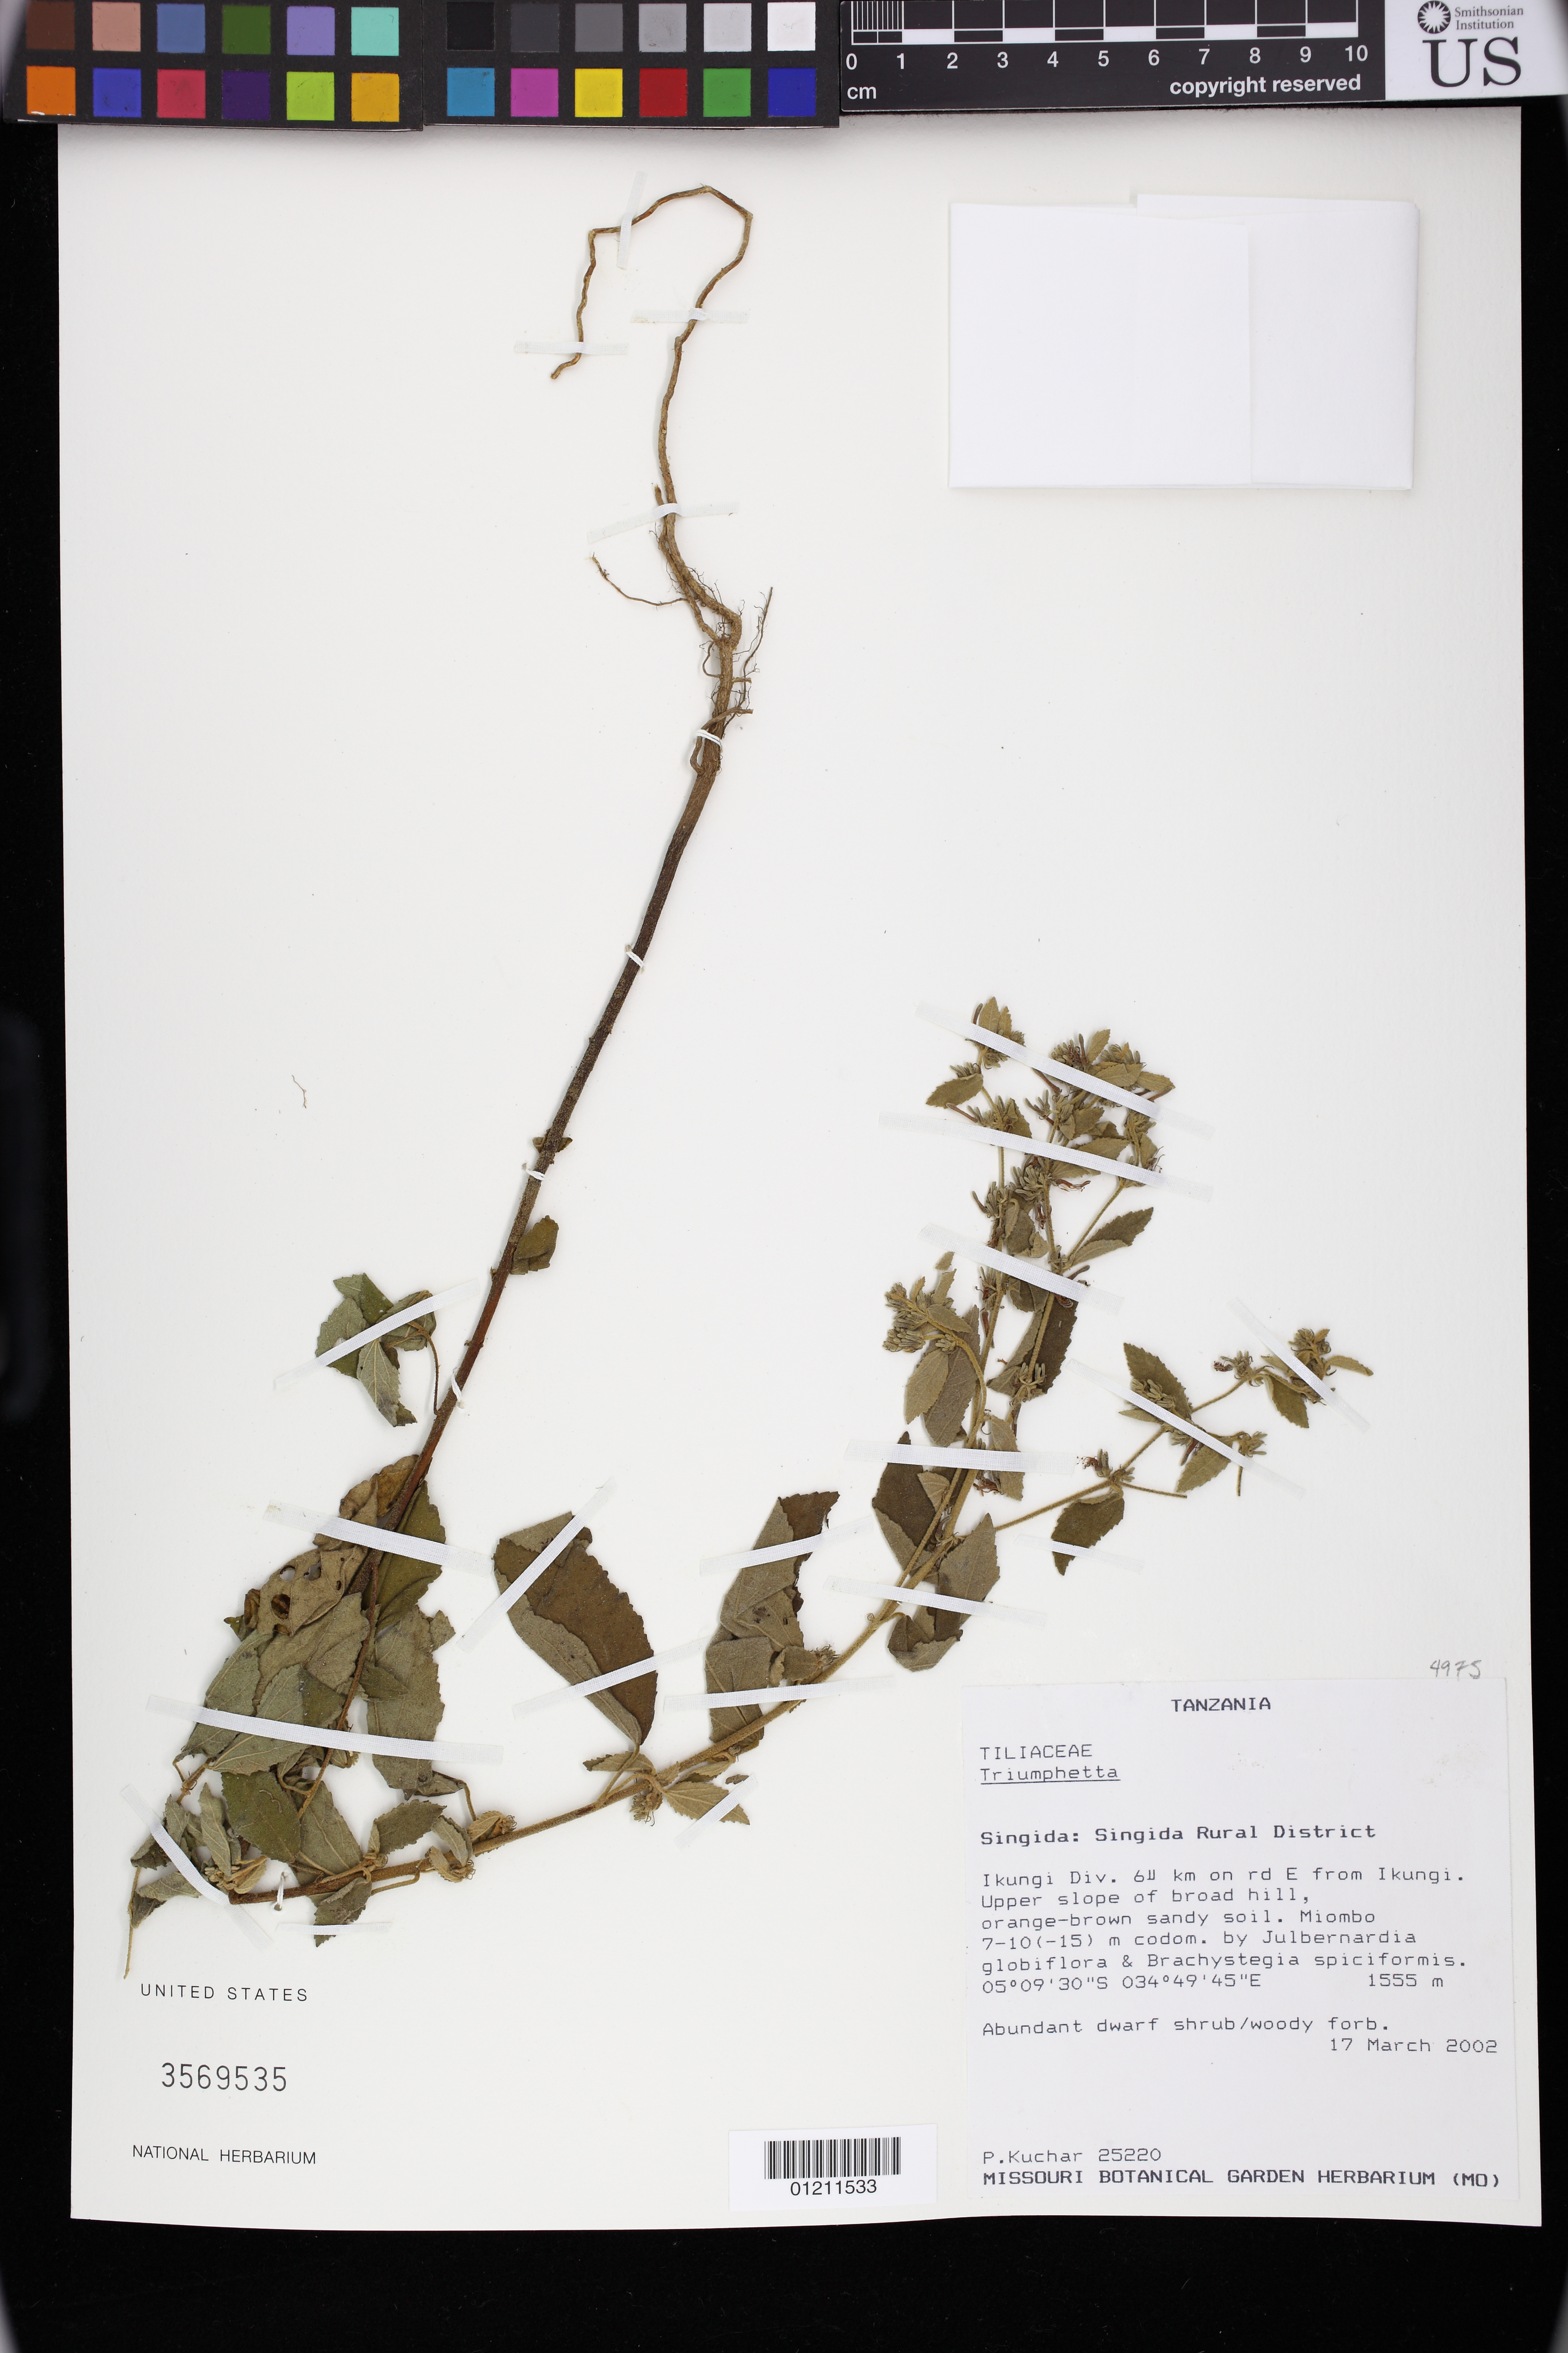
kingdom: Plantae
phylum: Tracheophyta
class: Magnoliopsida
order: Malvales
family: Malvaceae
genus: Triumfetta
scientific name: Triumfetta sp.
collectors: P. Kuchar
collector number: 25220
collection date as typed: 17 Mar 2002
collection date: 2002-03-17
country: Tanzania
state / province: Singida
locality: Singida: Singida Rural District. Ikungi Div. 6 km on rd E from Ikungi. Upper slope of broad hill.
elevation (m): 1555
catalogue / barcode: US 3569535